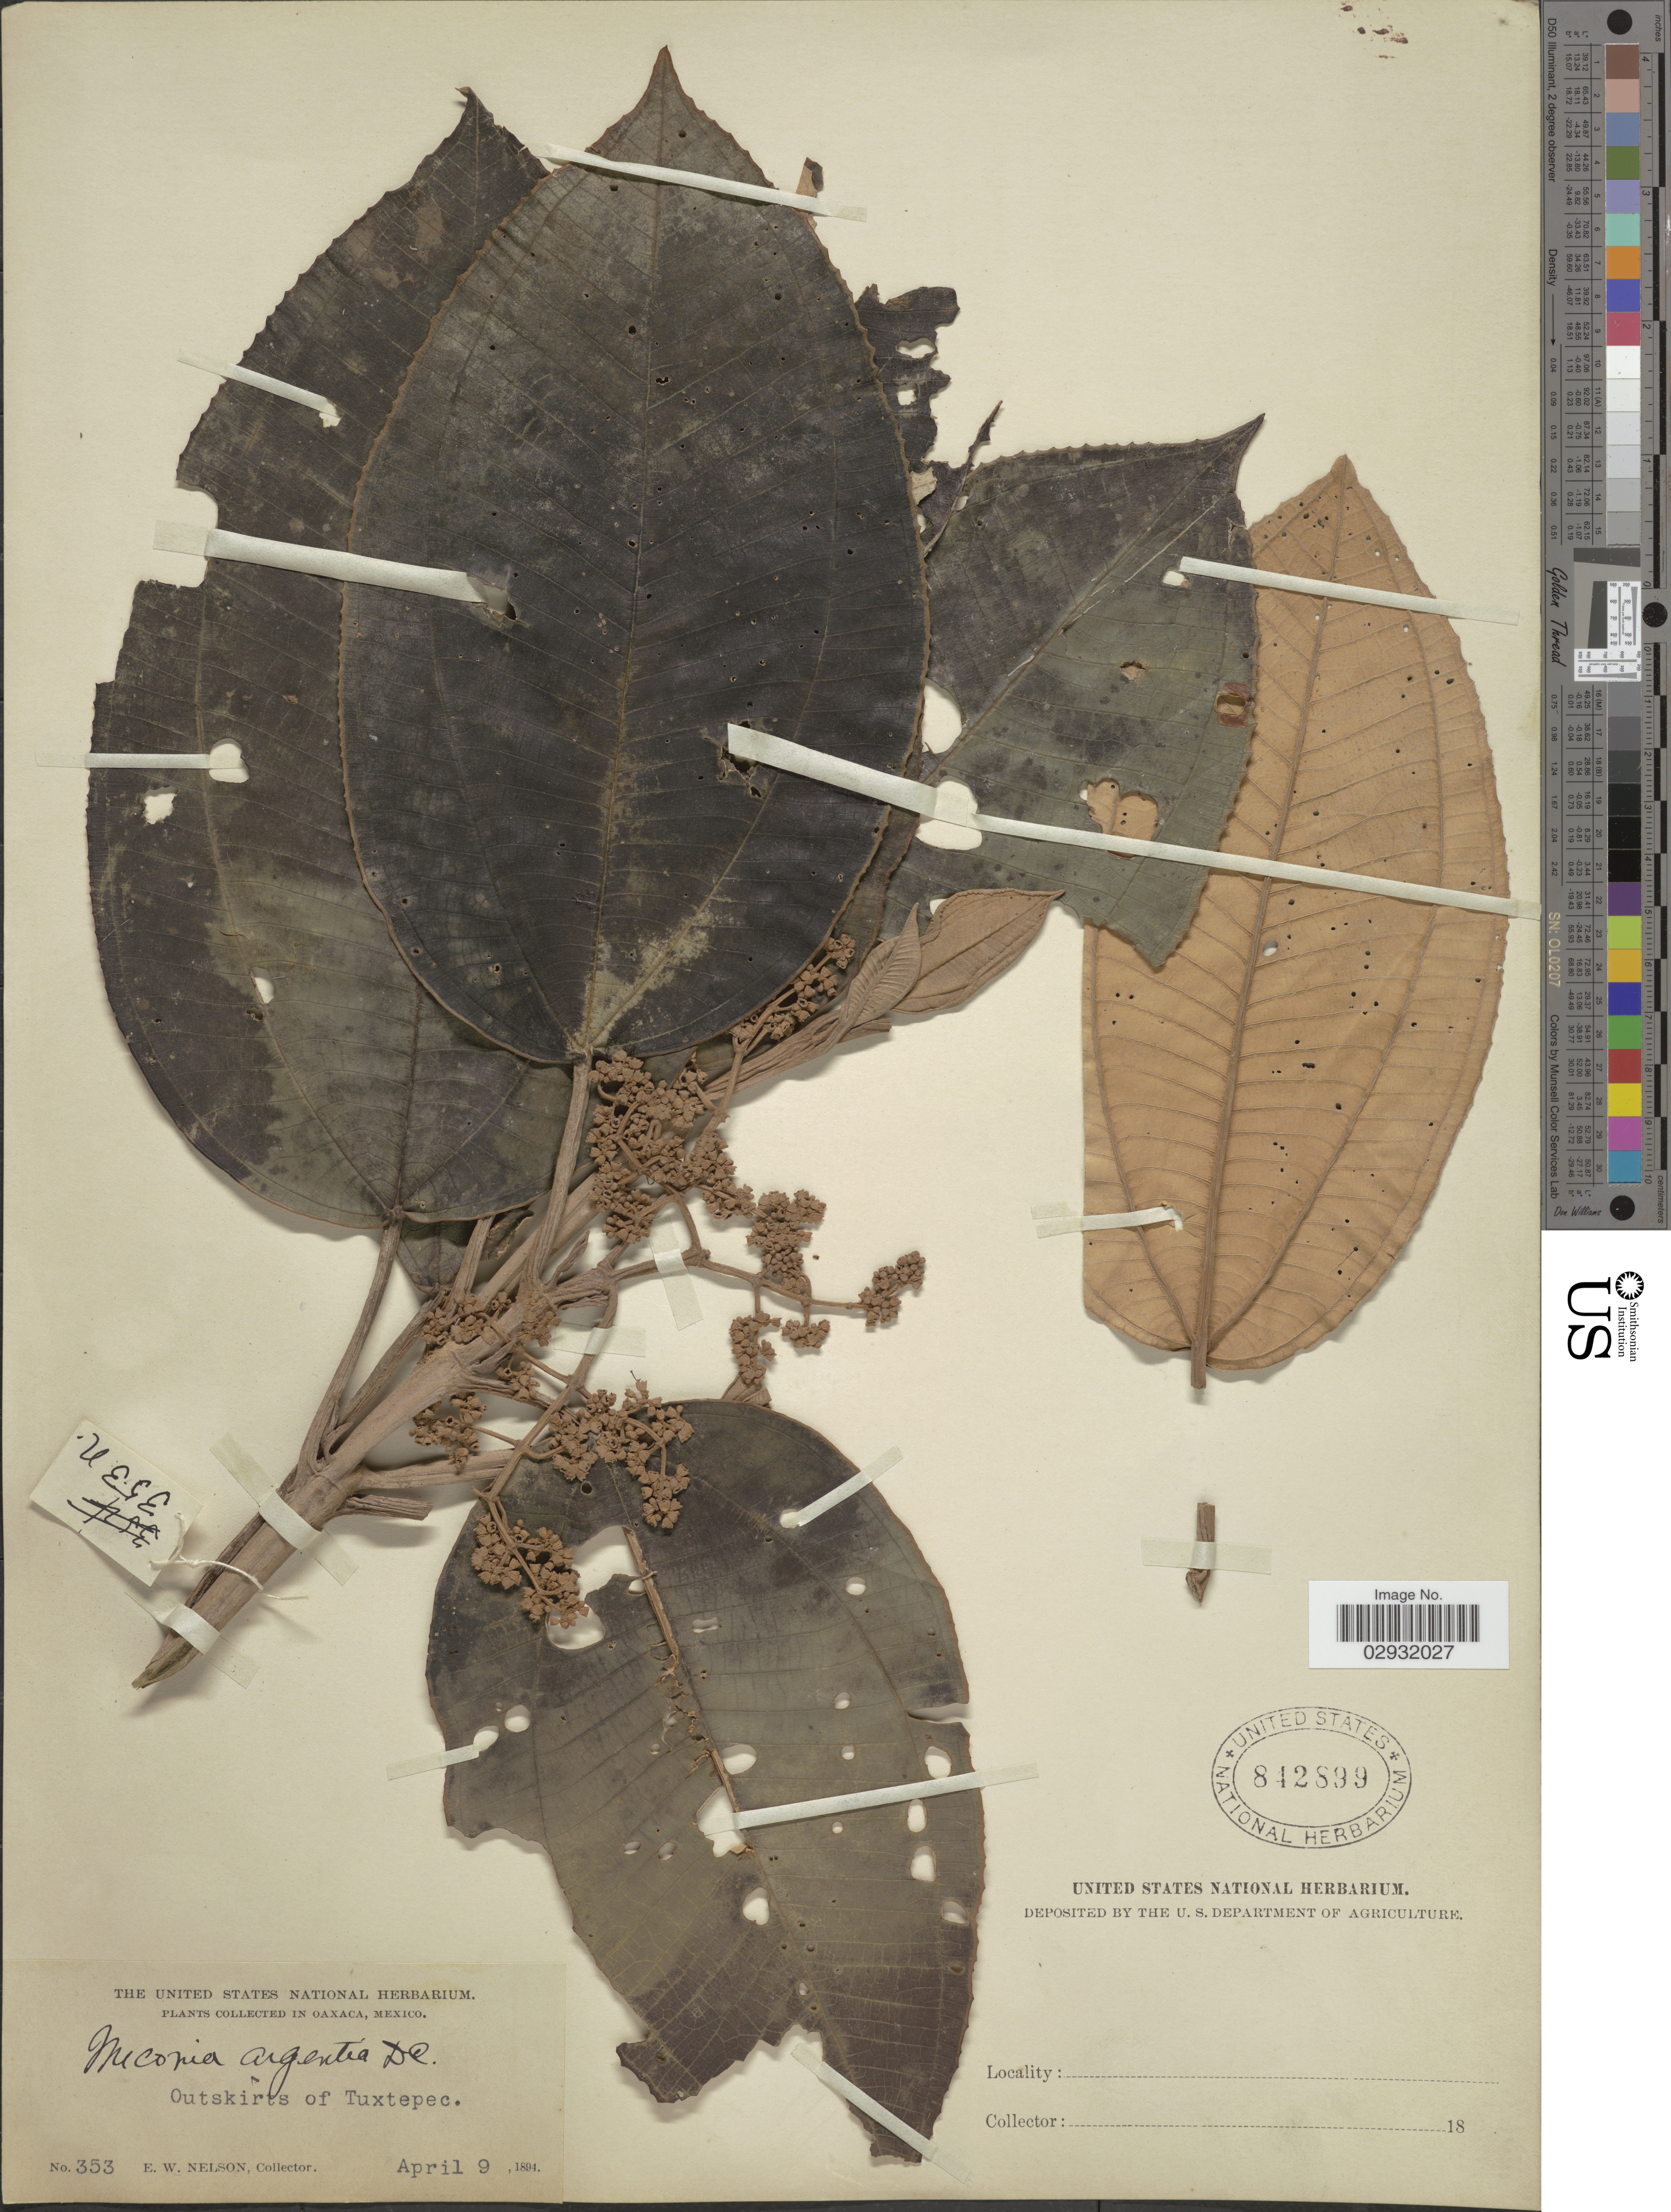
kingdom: Plantae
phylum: Tracheophyta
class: Magnoliopsida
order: Myrtales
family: Melastomataceae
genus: Miconia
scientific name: Miconia argentea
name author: (Sw.) DC.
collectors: E. W. Nelson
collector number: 353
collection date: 1894-04-09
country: Mexico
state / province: Oaxaca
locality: Outskirts of Tuxtepec.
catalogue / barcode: US 842899